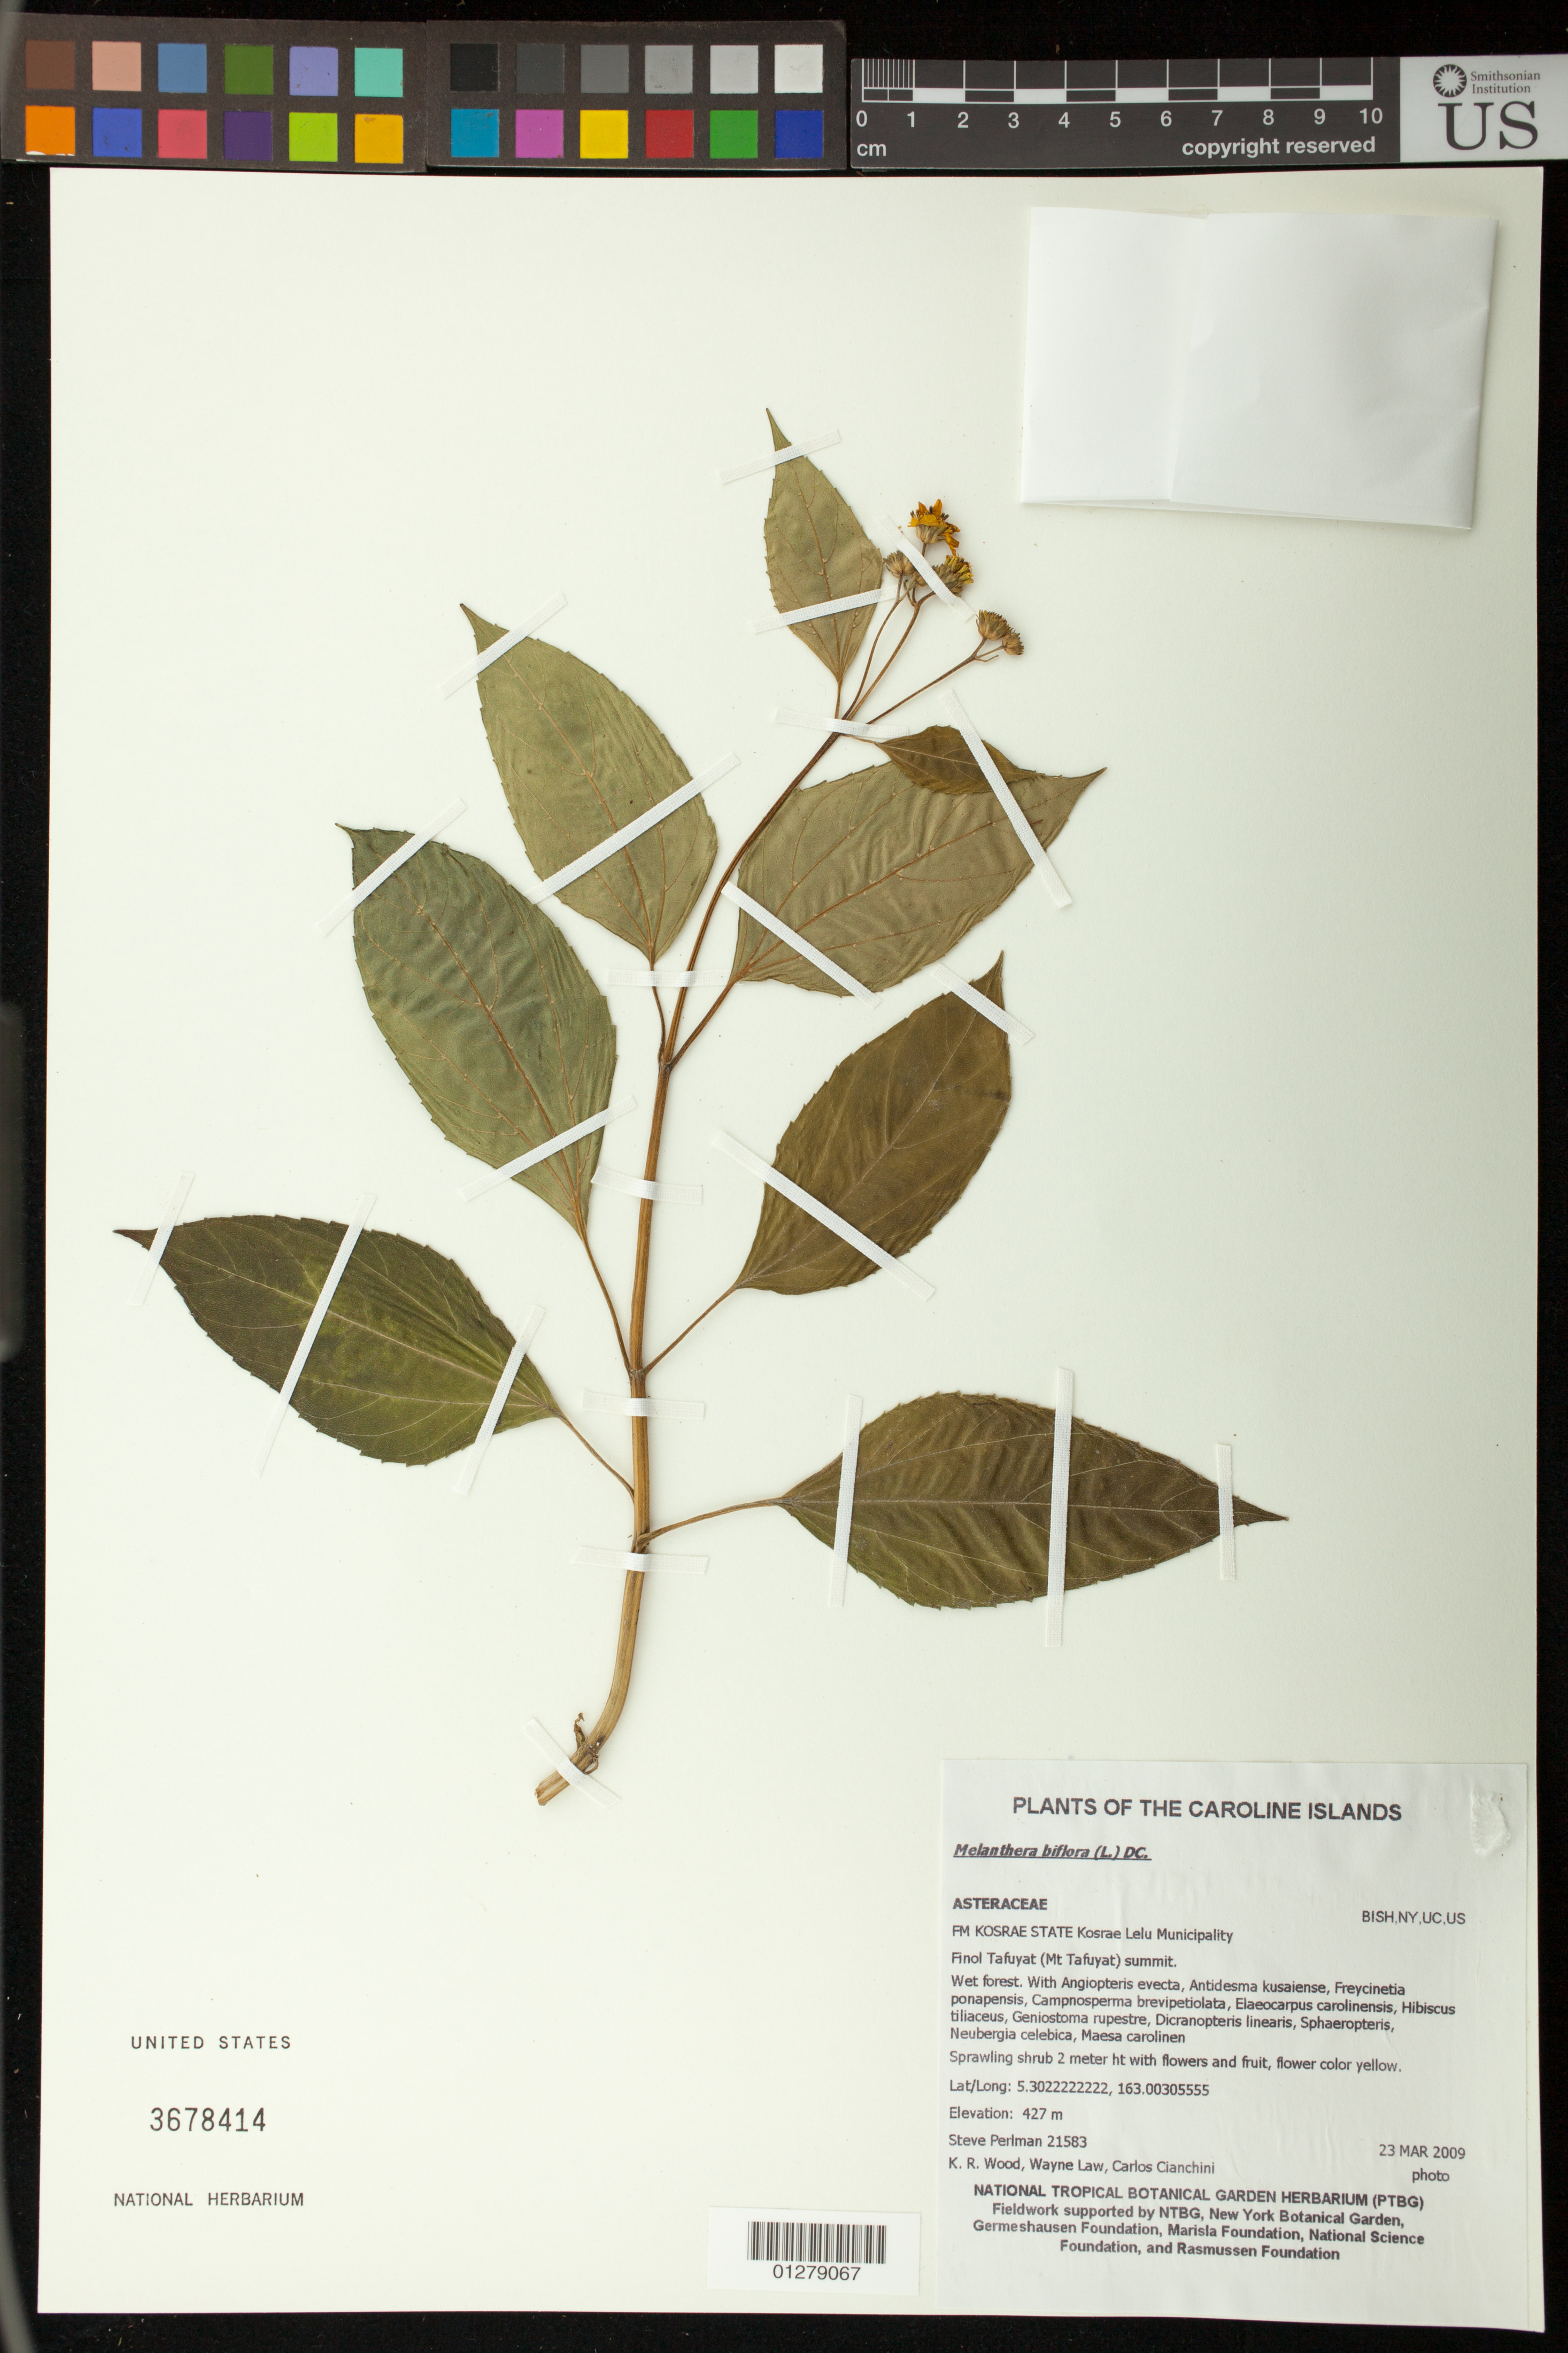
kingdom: Plantae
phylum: Tracheophyta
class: Magnoliopsida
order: Asterales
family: Asteraceae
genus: Wollastonia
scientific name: Wollastonia biflora var. biflora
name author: (L.) DC.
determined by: Wagner, W. L., (BOT), Smithsonian Institution - National Museum of Natural History (UNITED STATES)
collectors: S. P. Perlman, K. R. Wood, W. Law, C. Cianchini & Fanston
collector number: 21583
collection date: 2009-03-23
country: Micronesia, Federated States of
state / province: Kosrae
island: Kosrae [Kusaie]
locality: Lelu Municipality, Finol Tafuyat (Mt. Tafuyat) summit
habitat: Wet forest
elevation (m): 427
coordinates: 5.2716666666, 162.98694444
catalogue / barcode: US 3678414